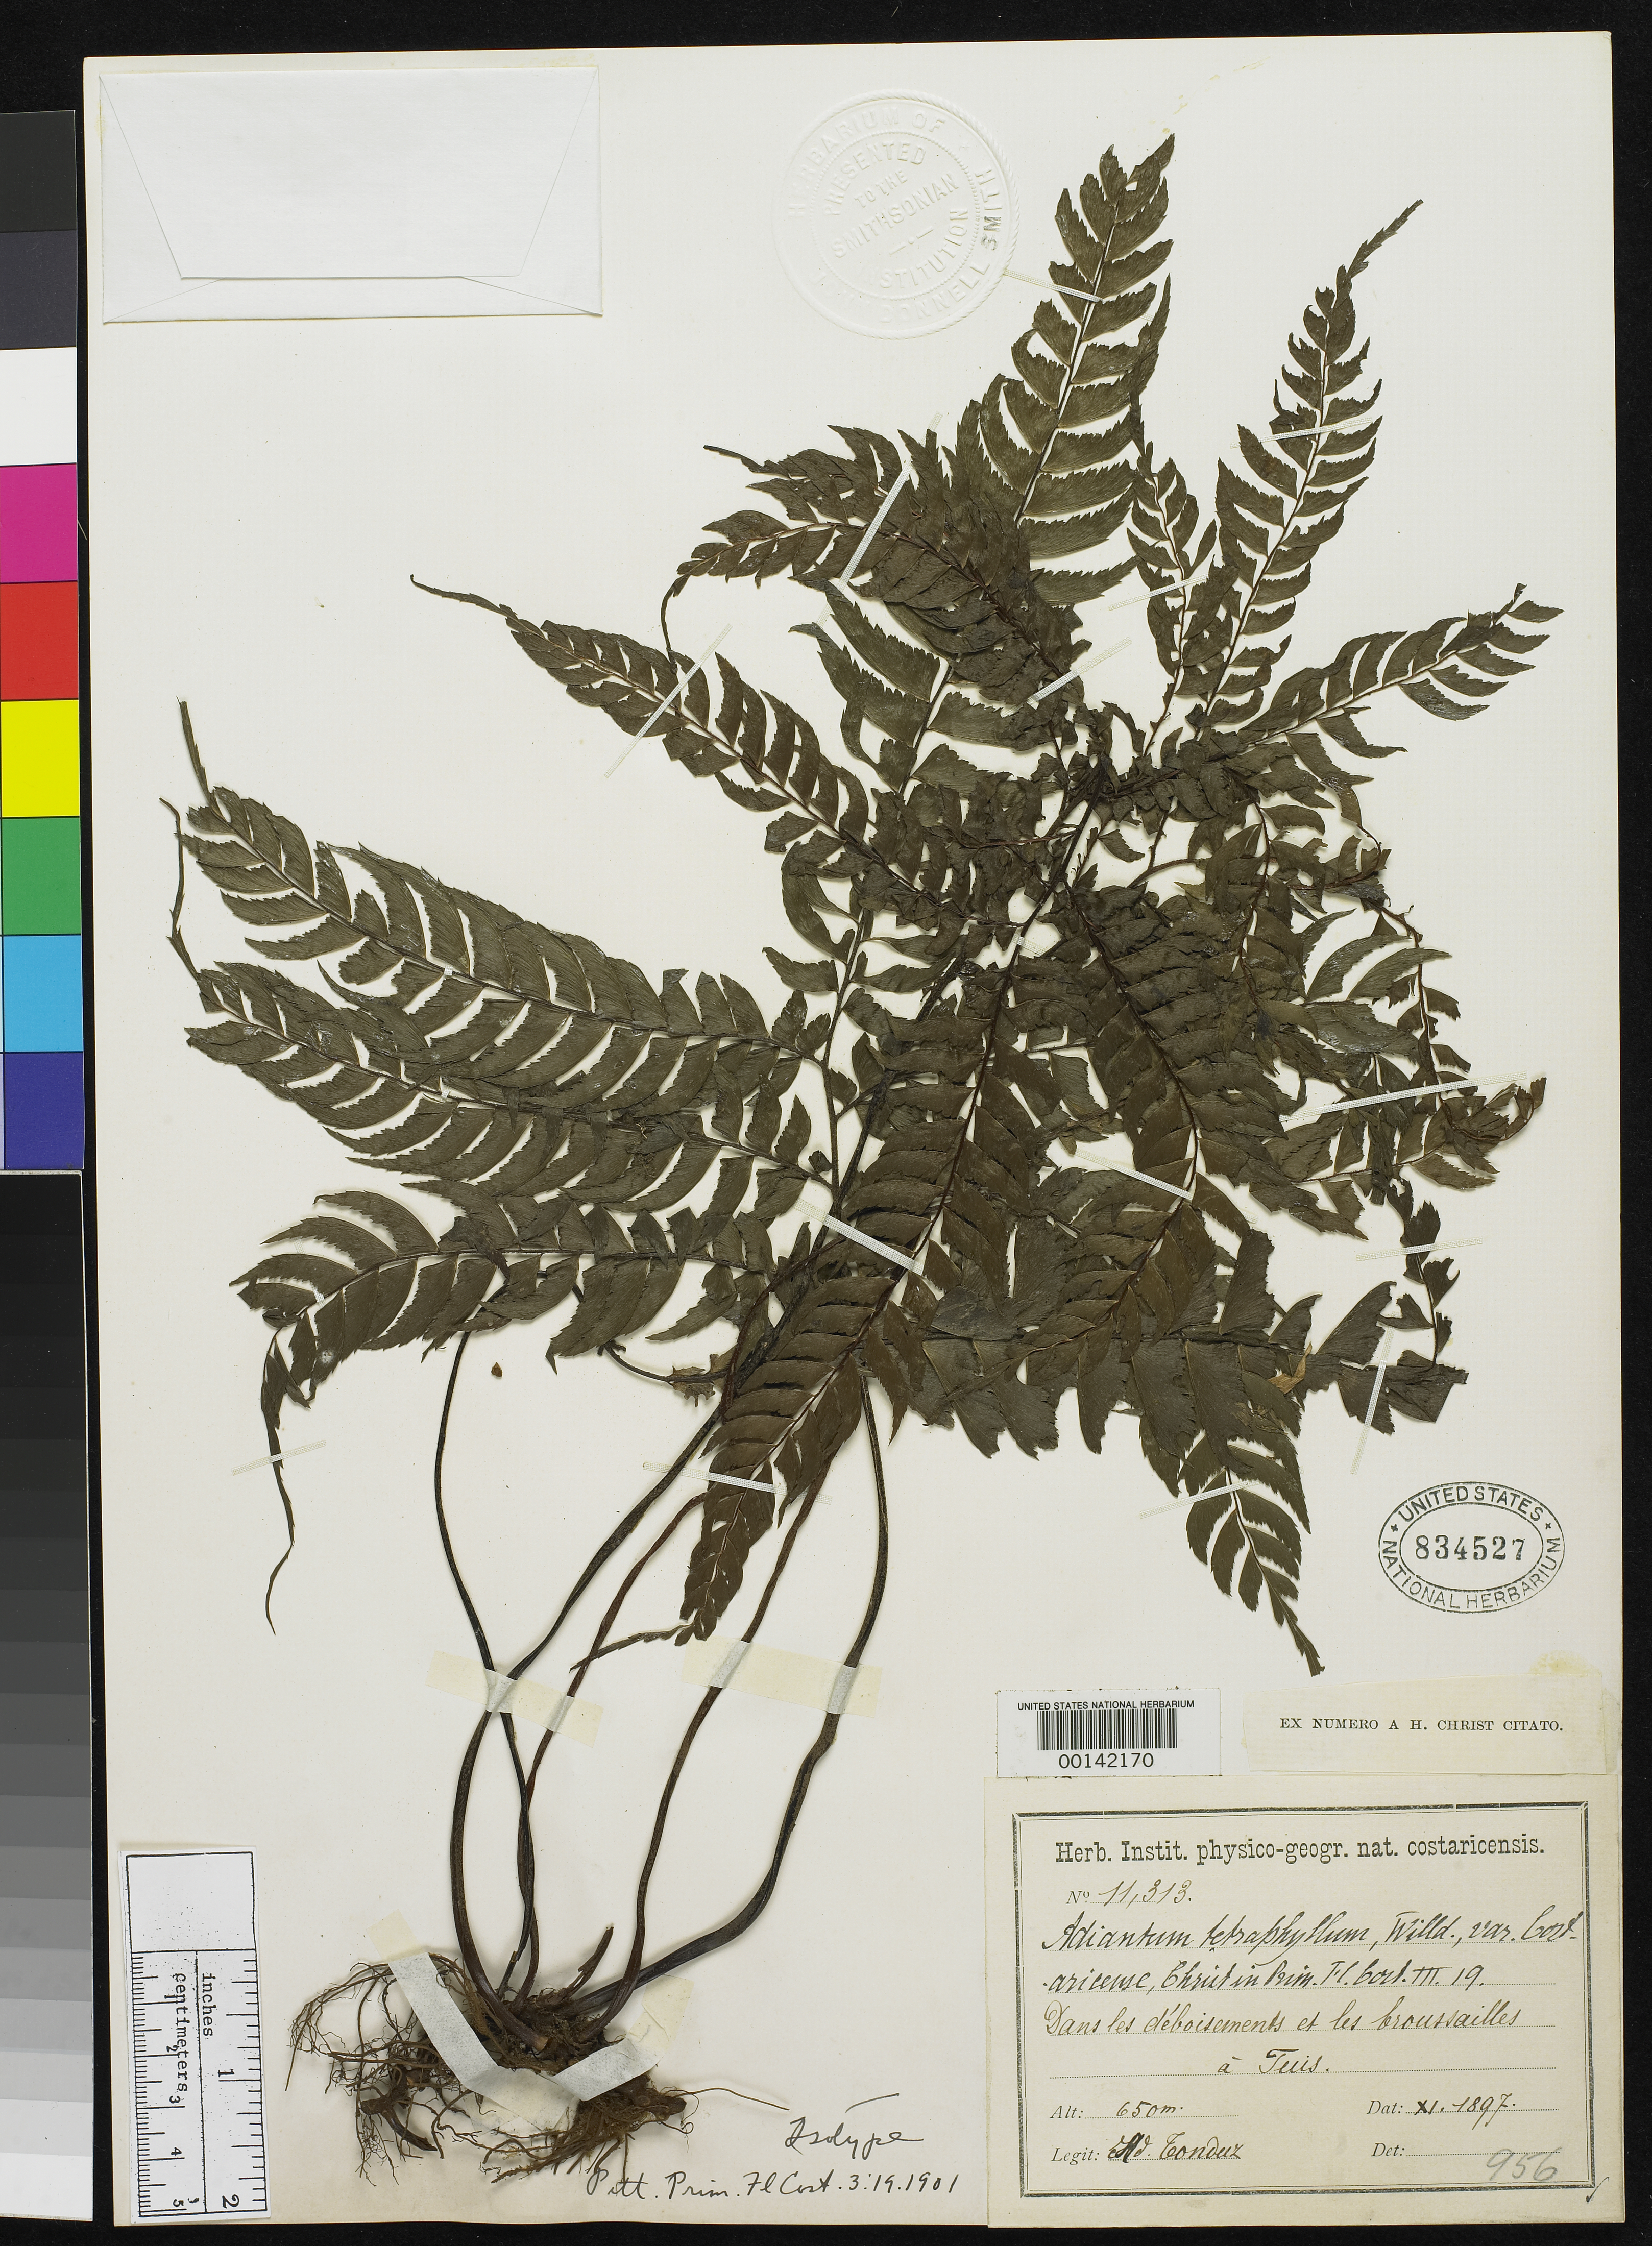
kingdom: Plantae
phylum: Tracheophyta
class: Polypodiopsida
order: Polypodiales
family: Pteridaceae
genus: Adiantum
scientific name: Adiantum tetraphyllum var. costaricense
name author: Christ ex Pittier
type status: Holotype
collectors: A. Tonduz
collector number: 11313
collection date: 1897-10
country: Costa Rica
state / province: Cartago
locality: Tuis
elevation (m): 650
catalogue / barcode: US 834527